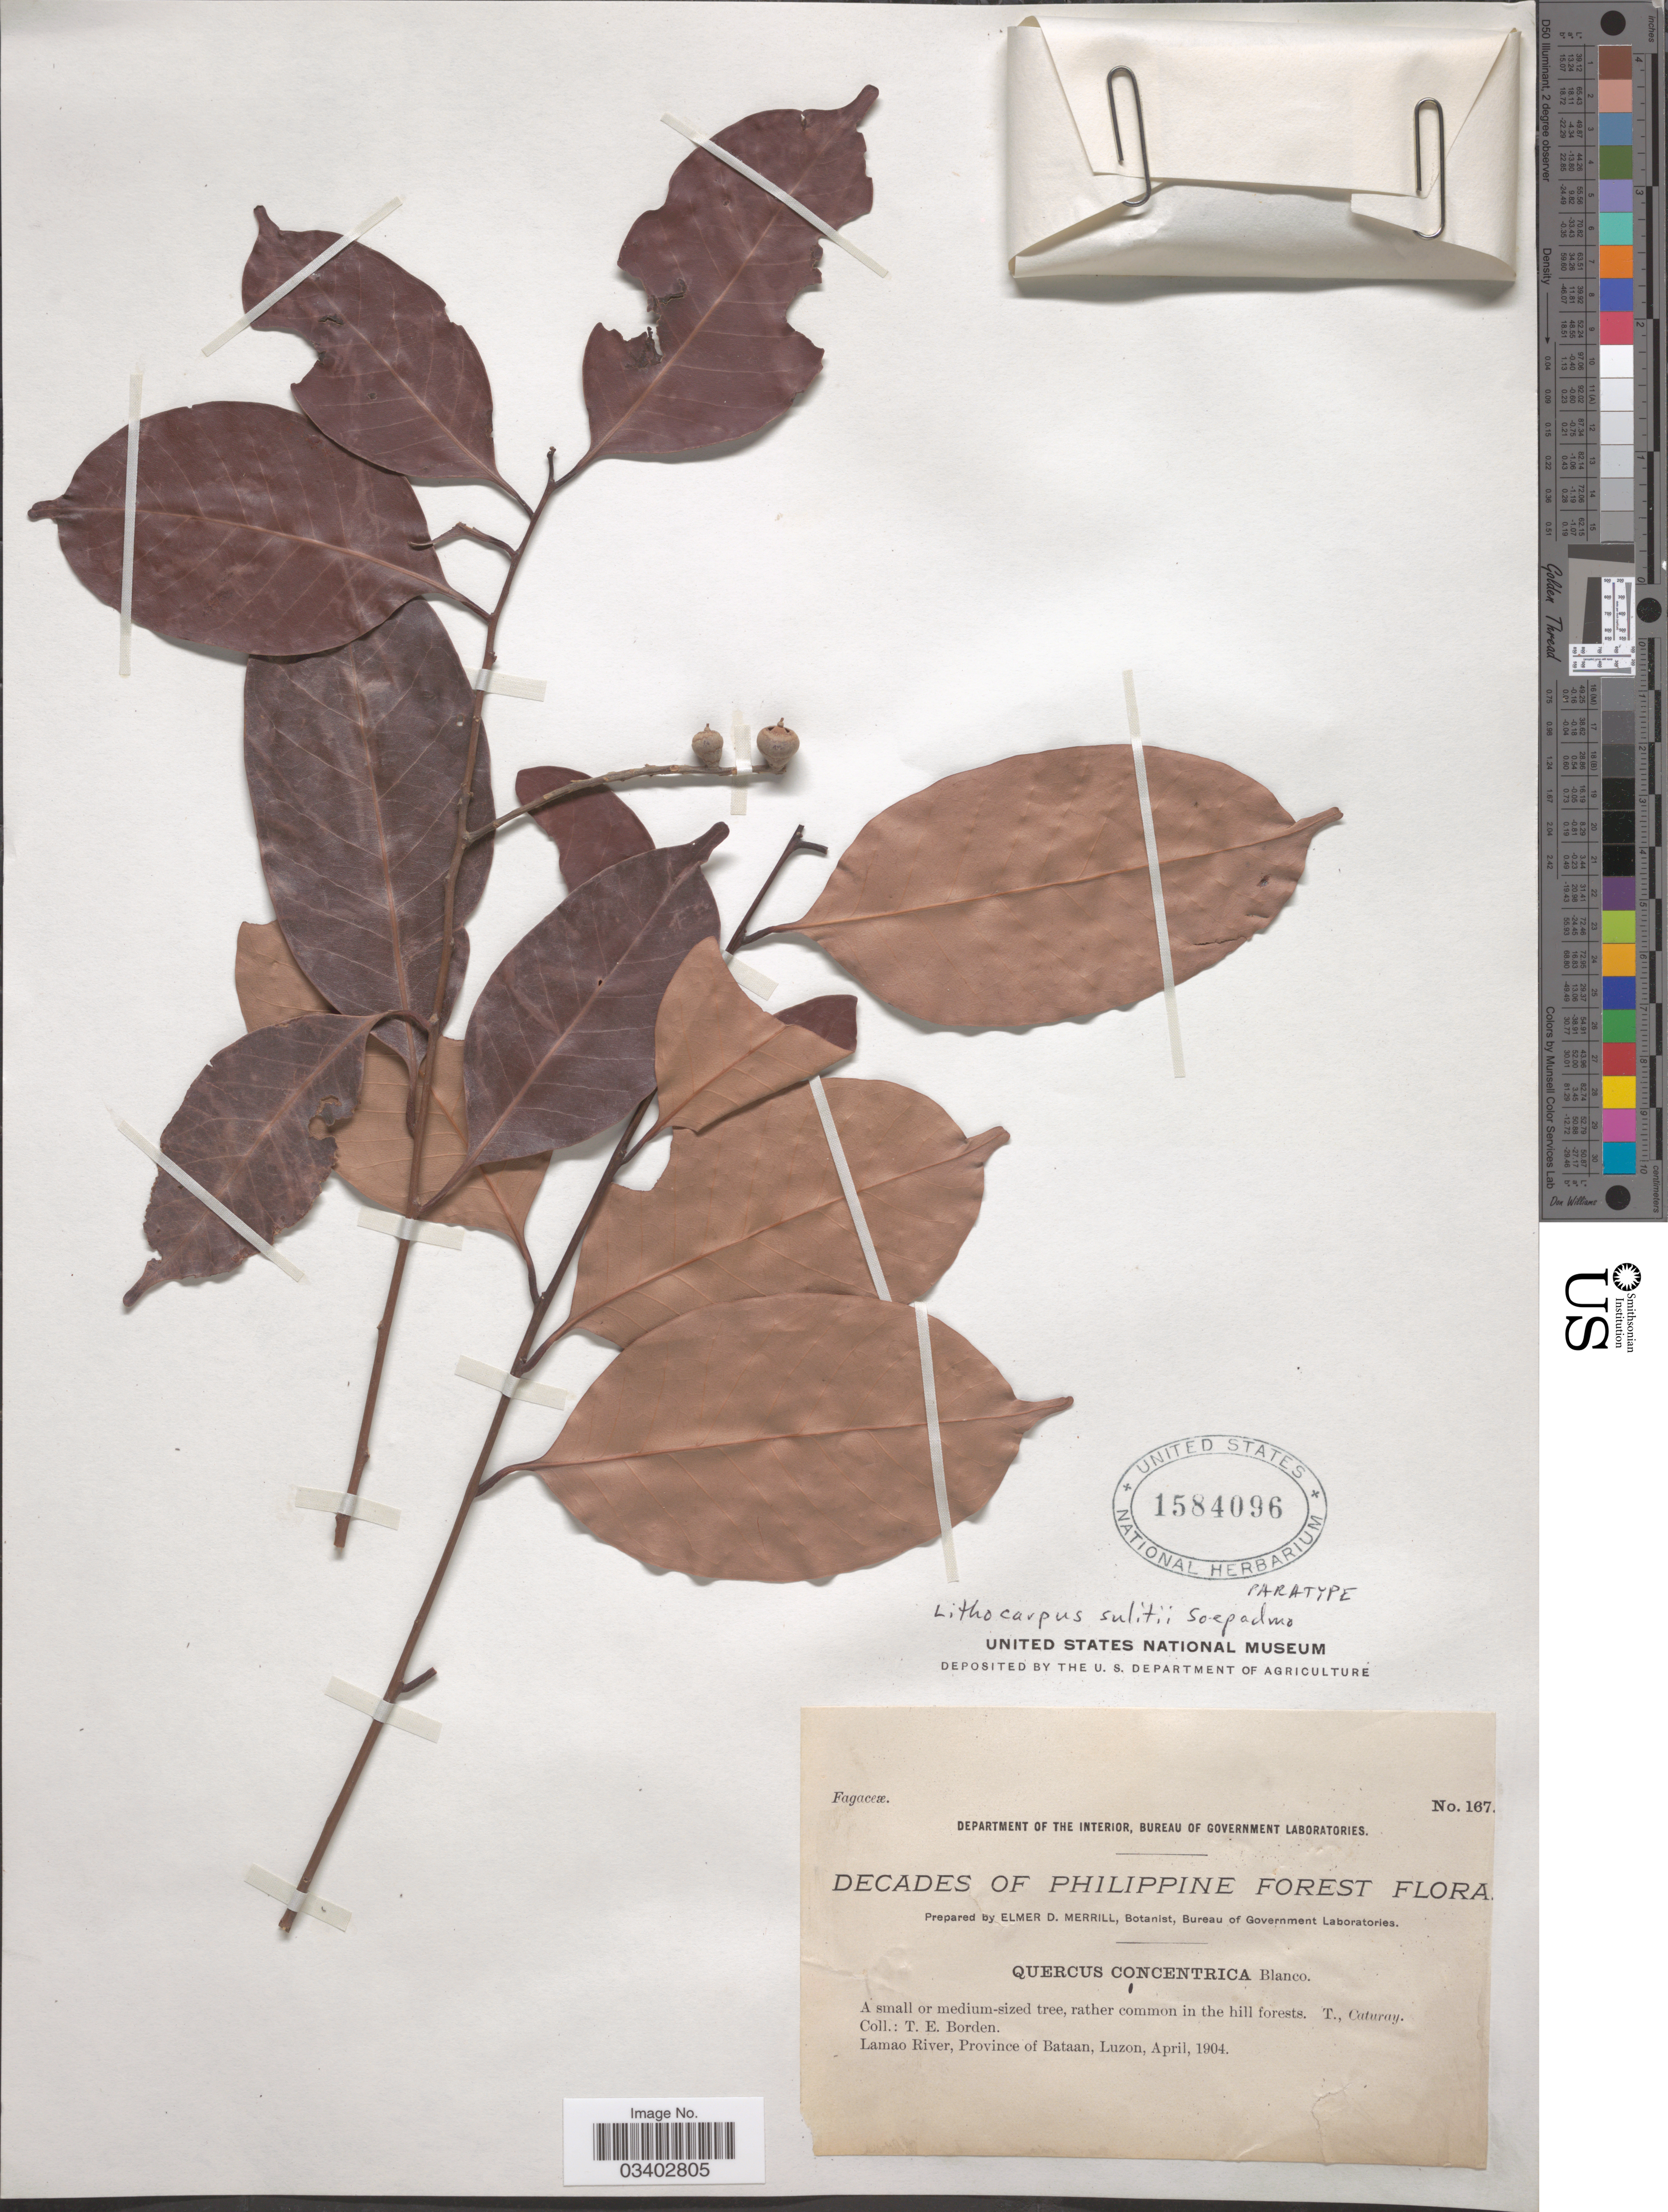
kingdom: Plantae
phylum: Tracheophyta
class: Magnoliopsida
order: Fagales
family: Fagaceae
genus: Lithocarpus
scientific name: Lithocarpus sulitii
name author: Soepadmo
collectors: T. E. Borden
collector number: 167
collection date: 1904-04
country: Philippines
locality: Lamao River, Province of Bataan, Luzon.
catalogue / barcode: US 1584096